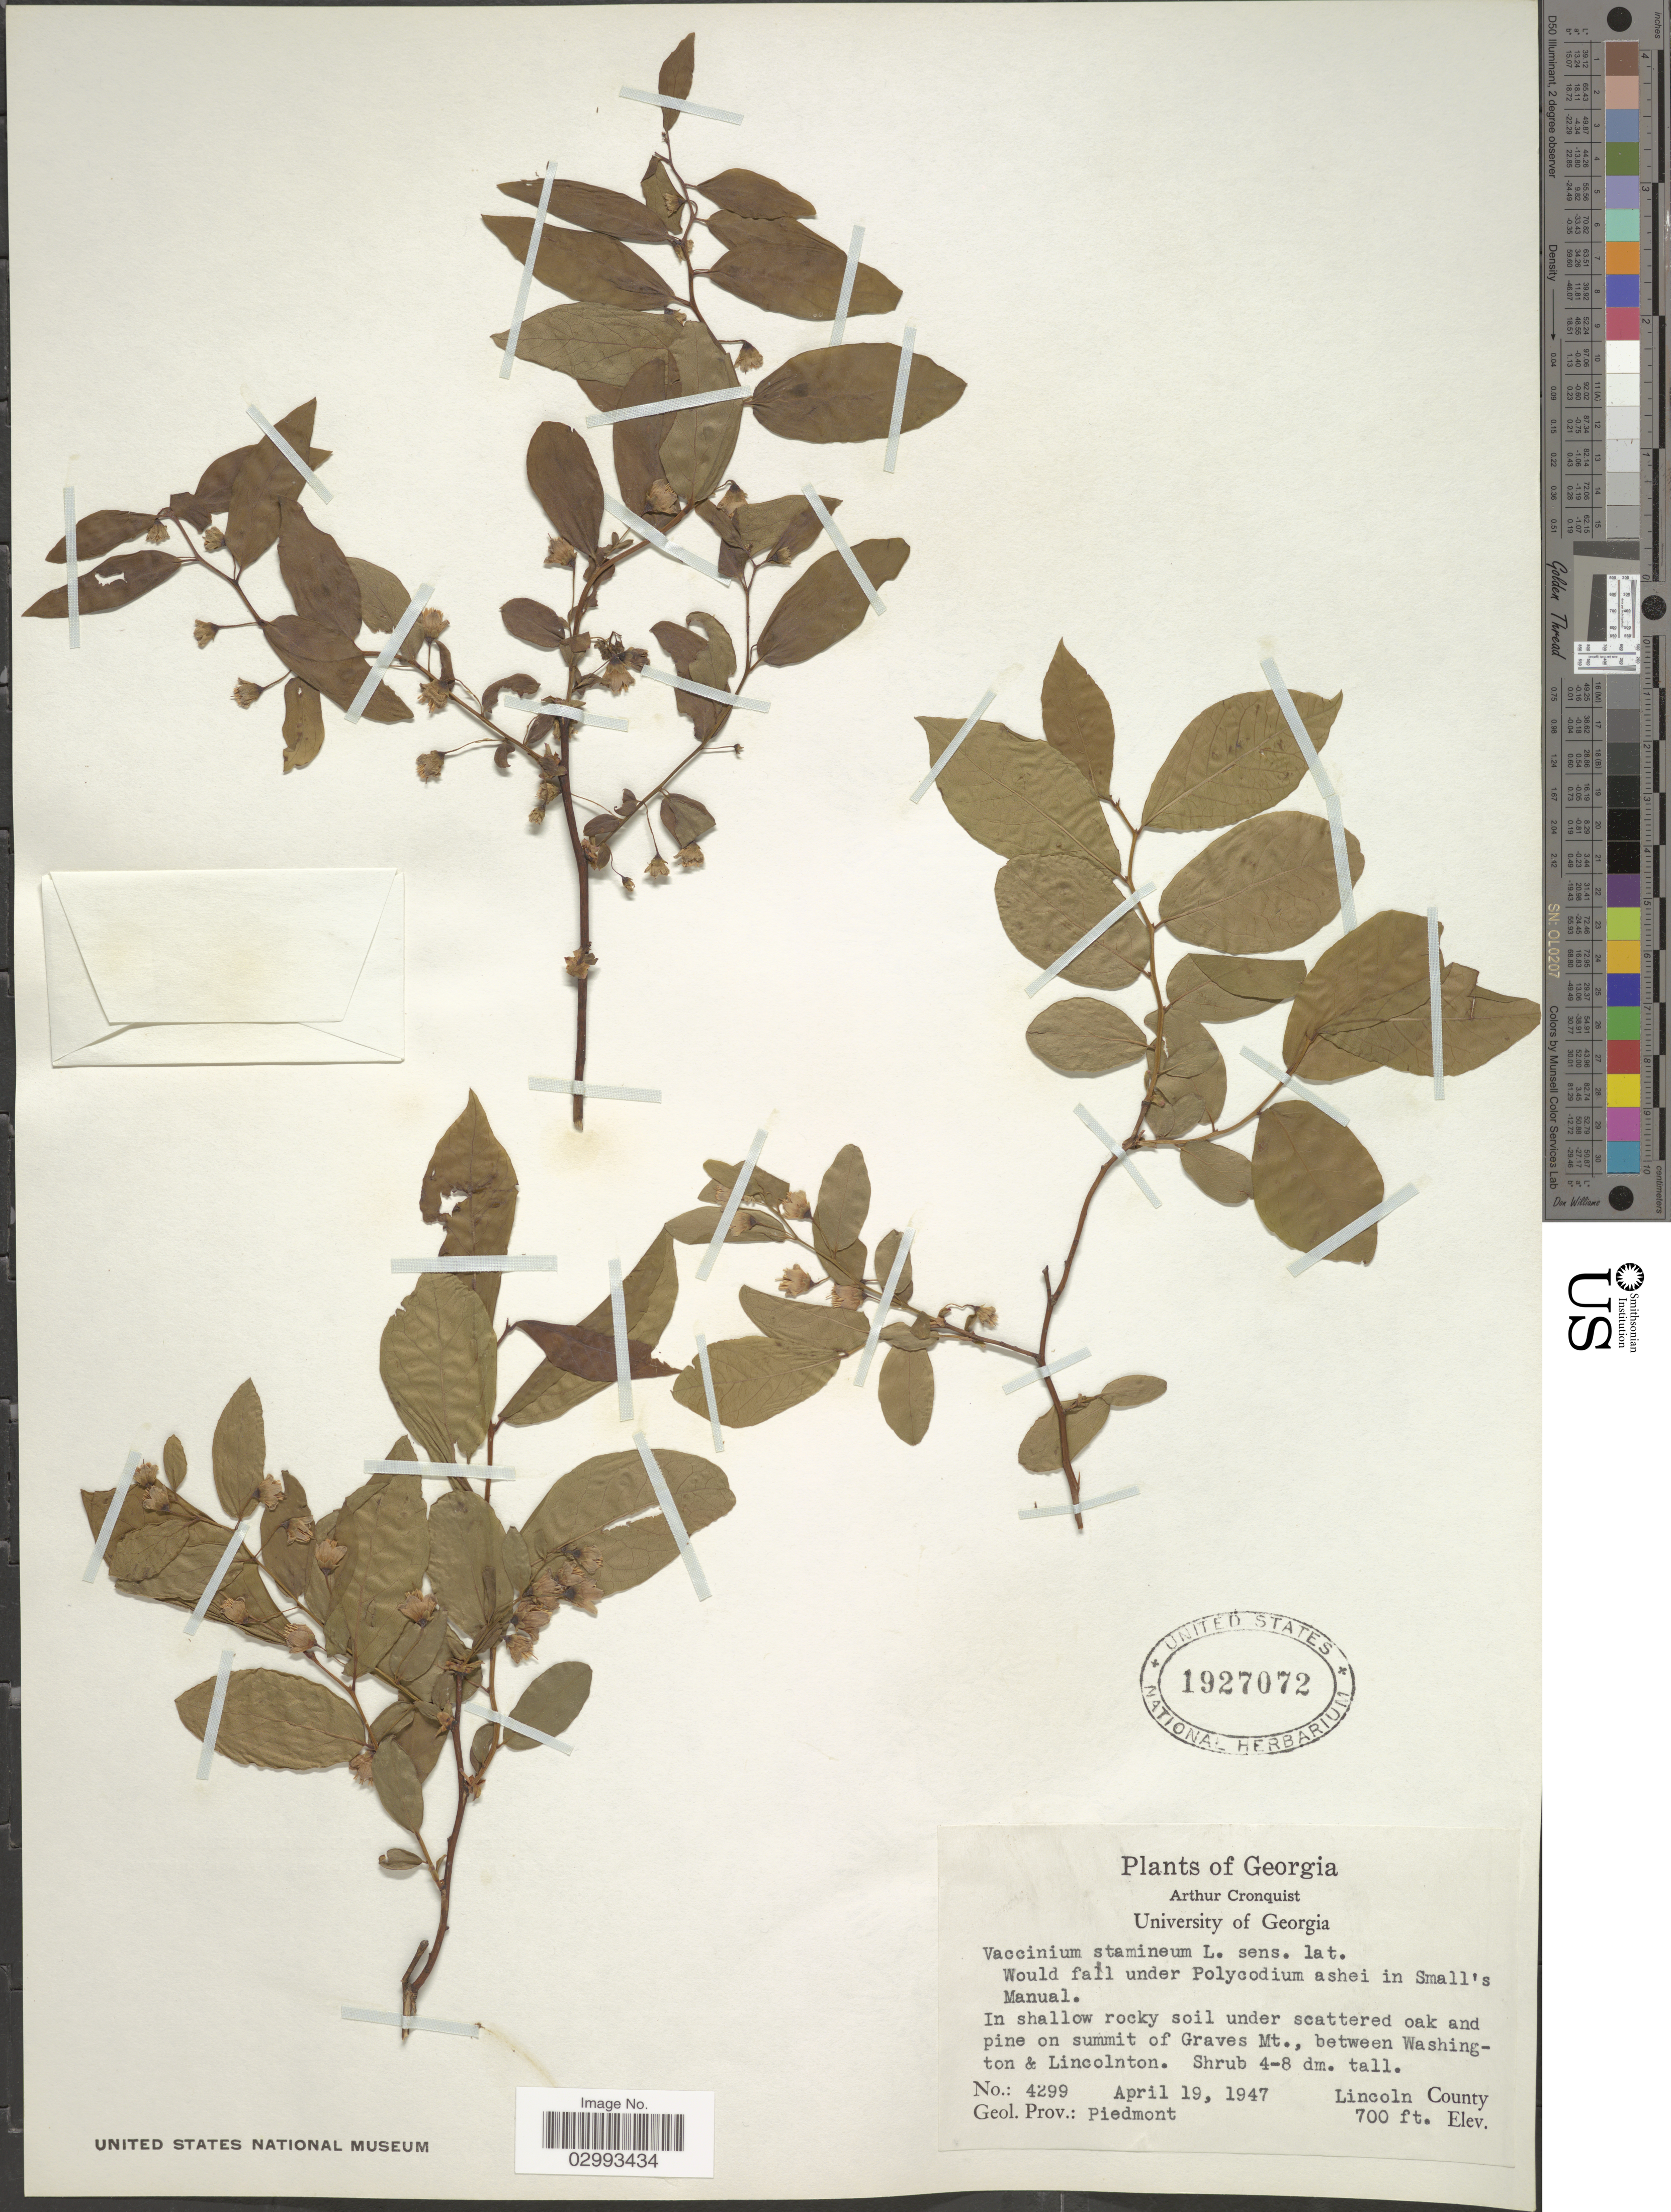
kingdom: Plantae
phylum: Tracheophyta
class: Magnoliopsida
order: Ericales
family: Ericaceae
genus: Polycodium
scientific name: Polycodium stamineum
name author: (L.) Greene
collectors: A. J. Cronquist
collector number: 4299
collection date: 1947-04-19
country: United States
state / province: Georgia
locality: In shallow rocky soil under scattered oak and pine on summit of Graves Mt., between Washington & Lincolnton. Lincoln County. Geol. Prov.: Piedmont.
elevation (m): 213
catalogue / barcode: US 1927072